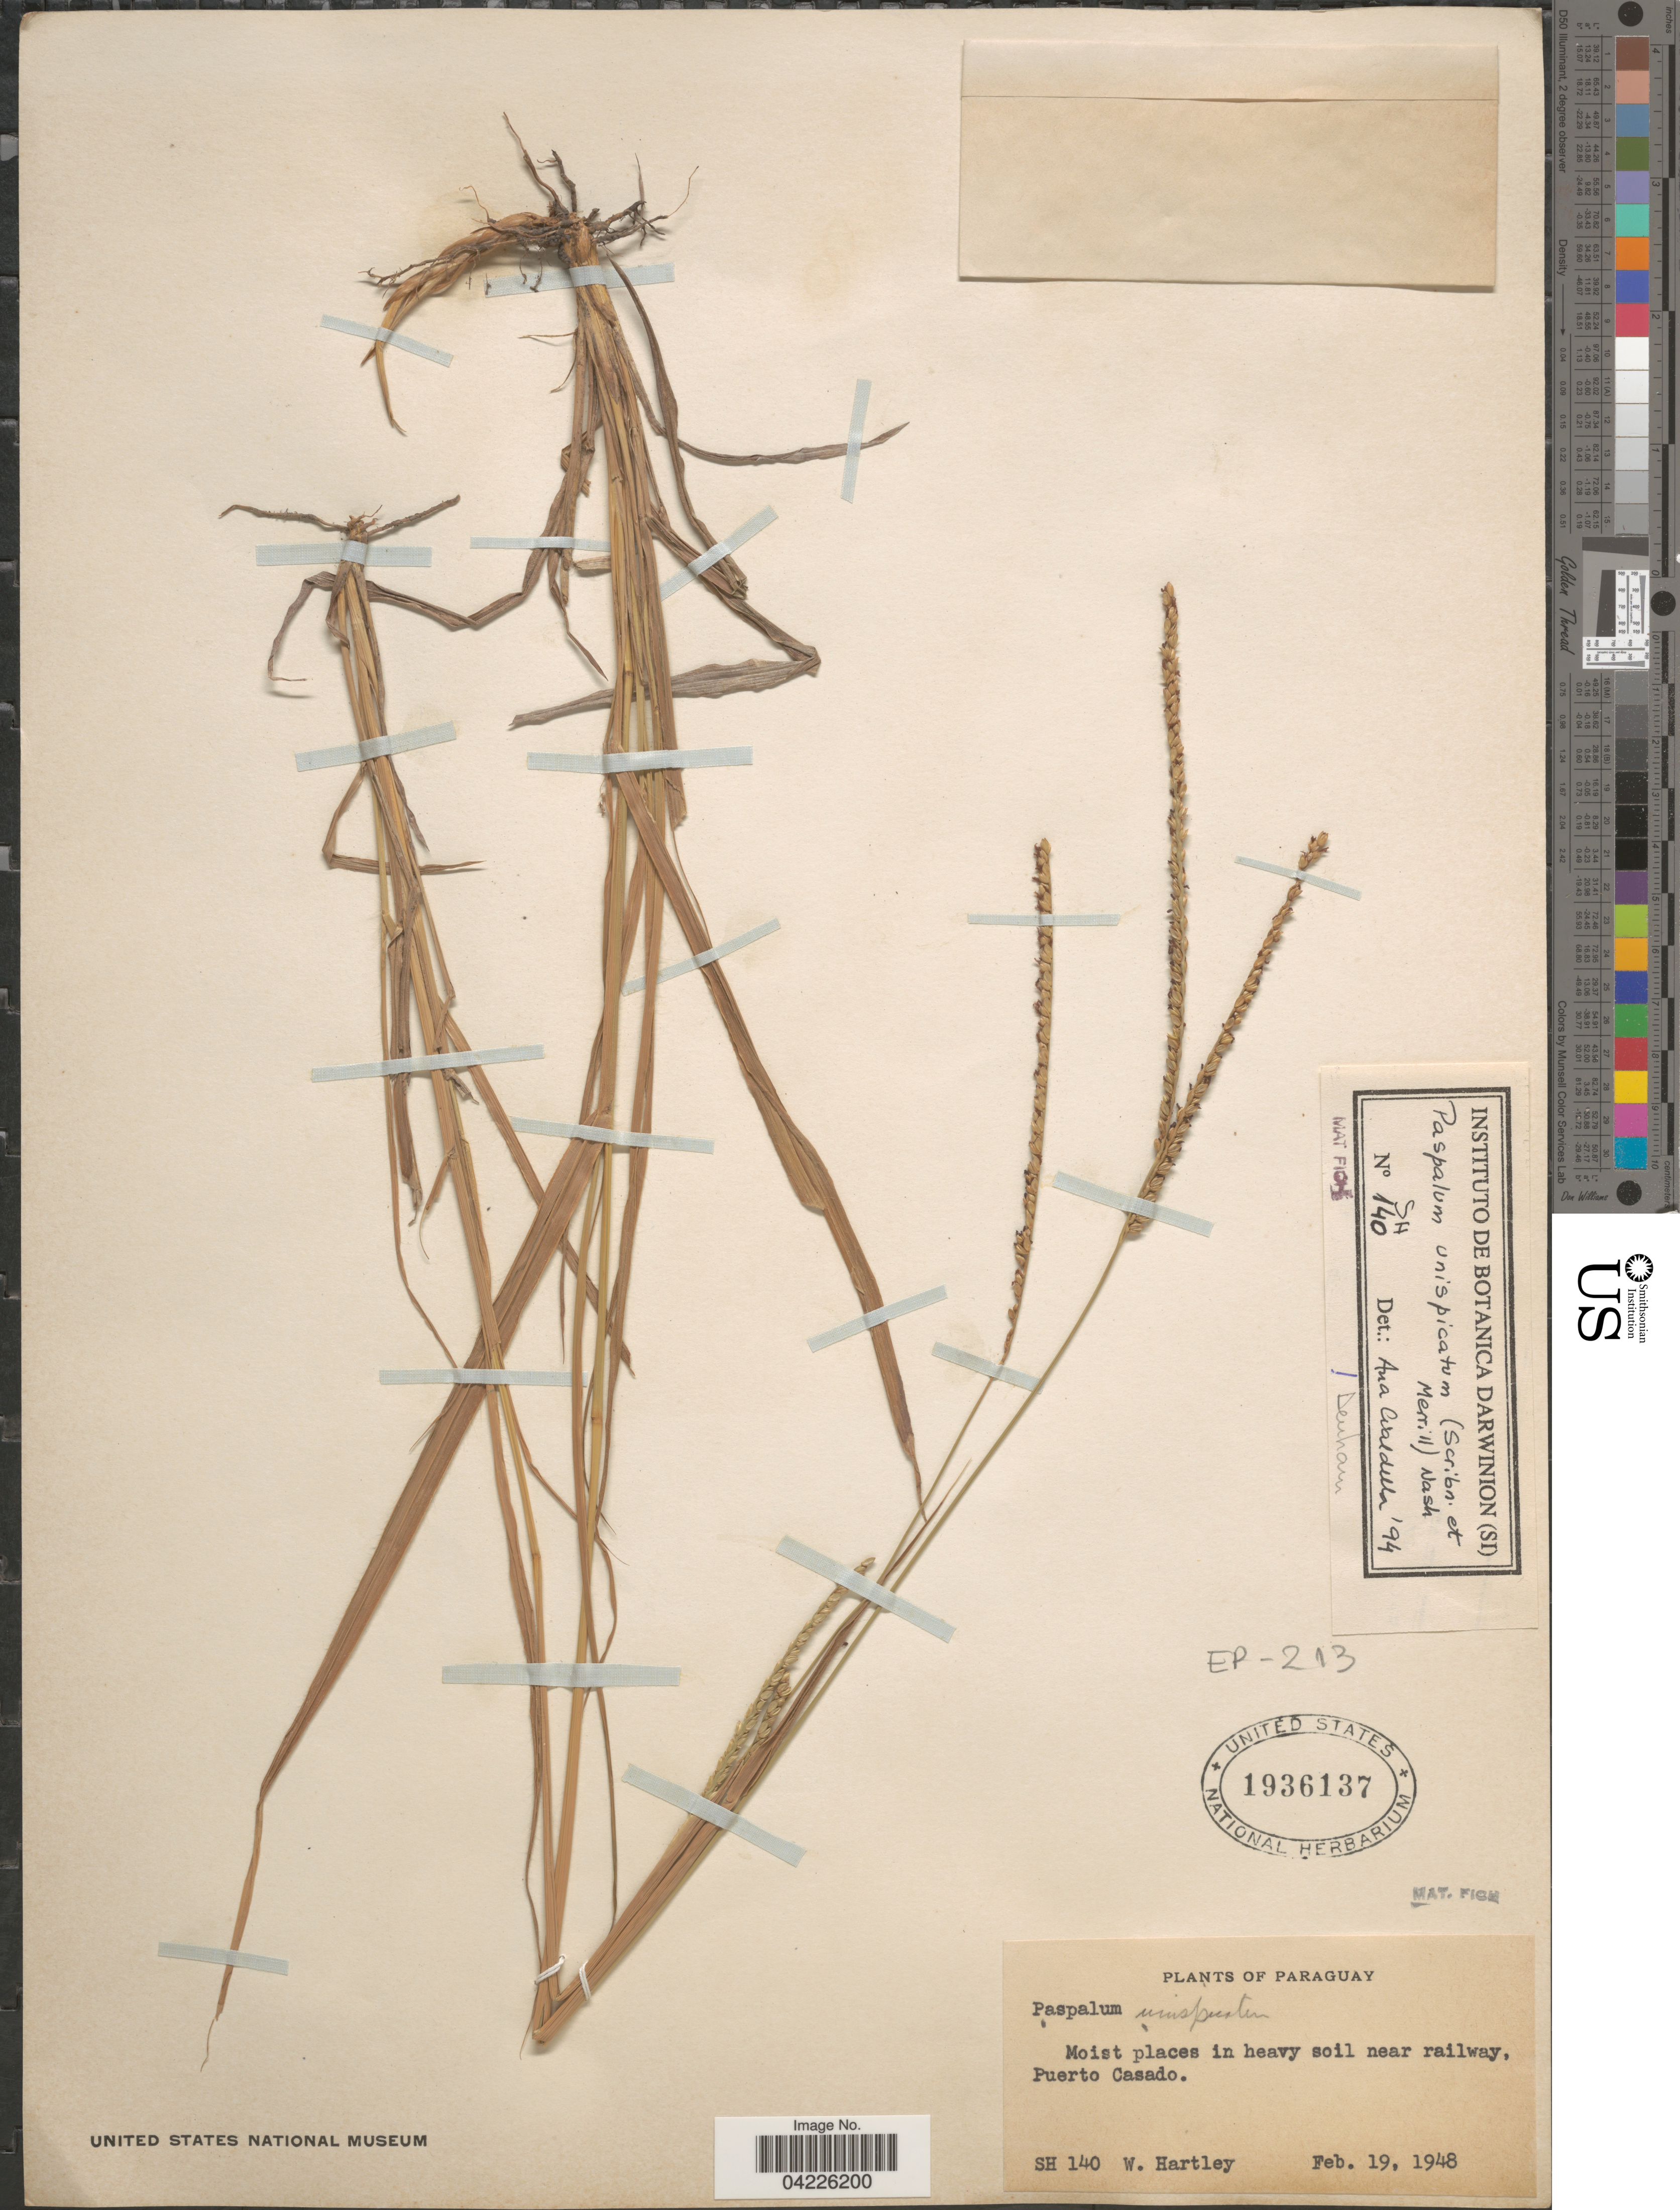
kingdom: Plantae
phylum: Tracheophyta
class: Liliopsida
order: Poales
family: Poaceae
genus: Paspalum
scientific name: Paspalum unispicatum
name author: (Scribn. & Merr.) Nash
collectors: W. Hartley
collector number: SH140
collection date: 1948-02-19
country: Paraguay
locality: Near railway, Puerto Casado.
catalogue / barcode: US 1936137